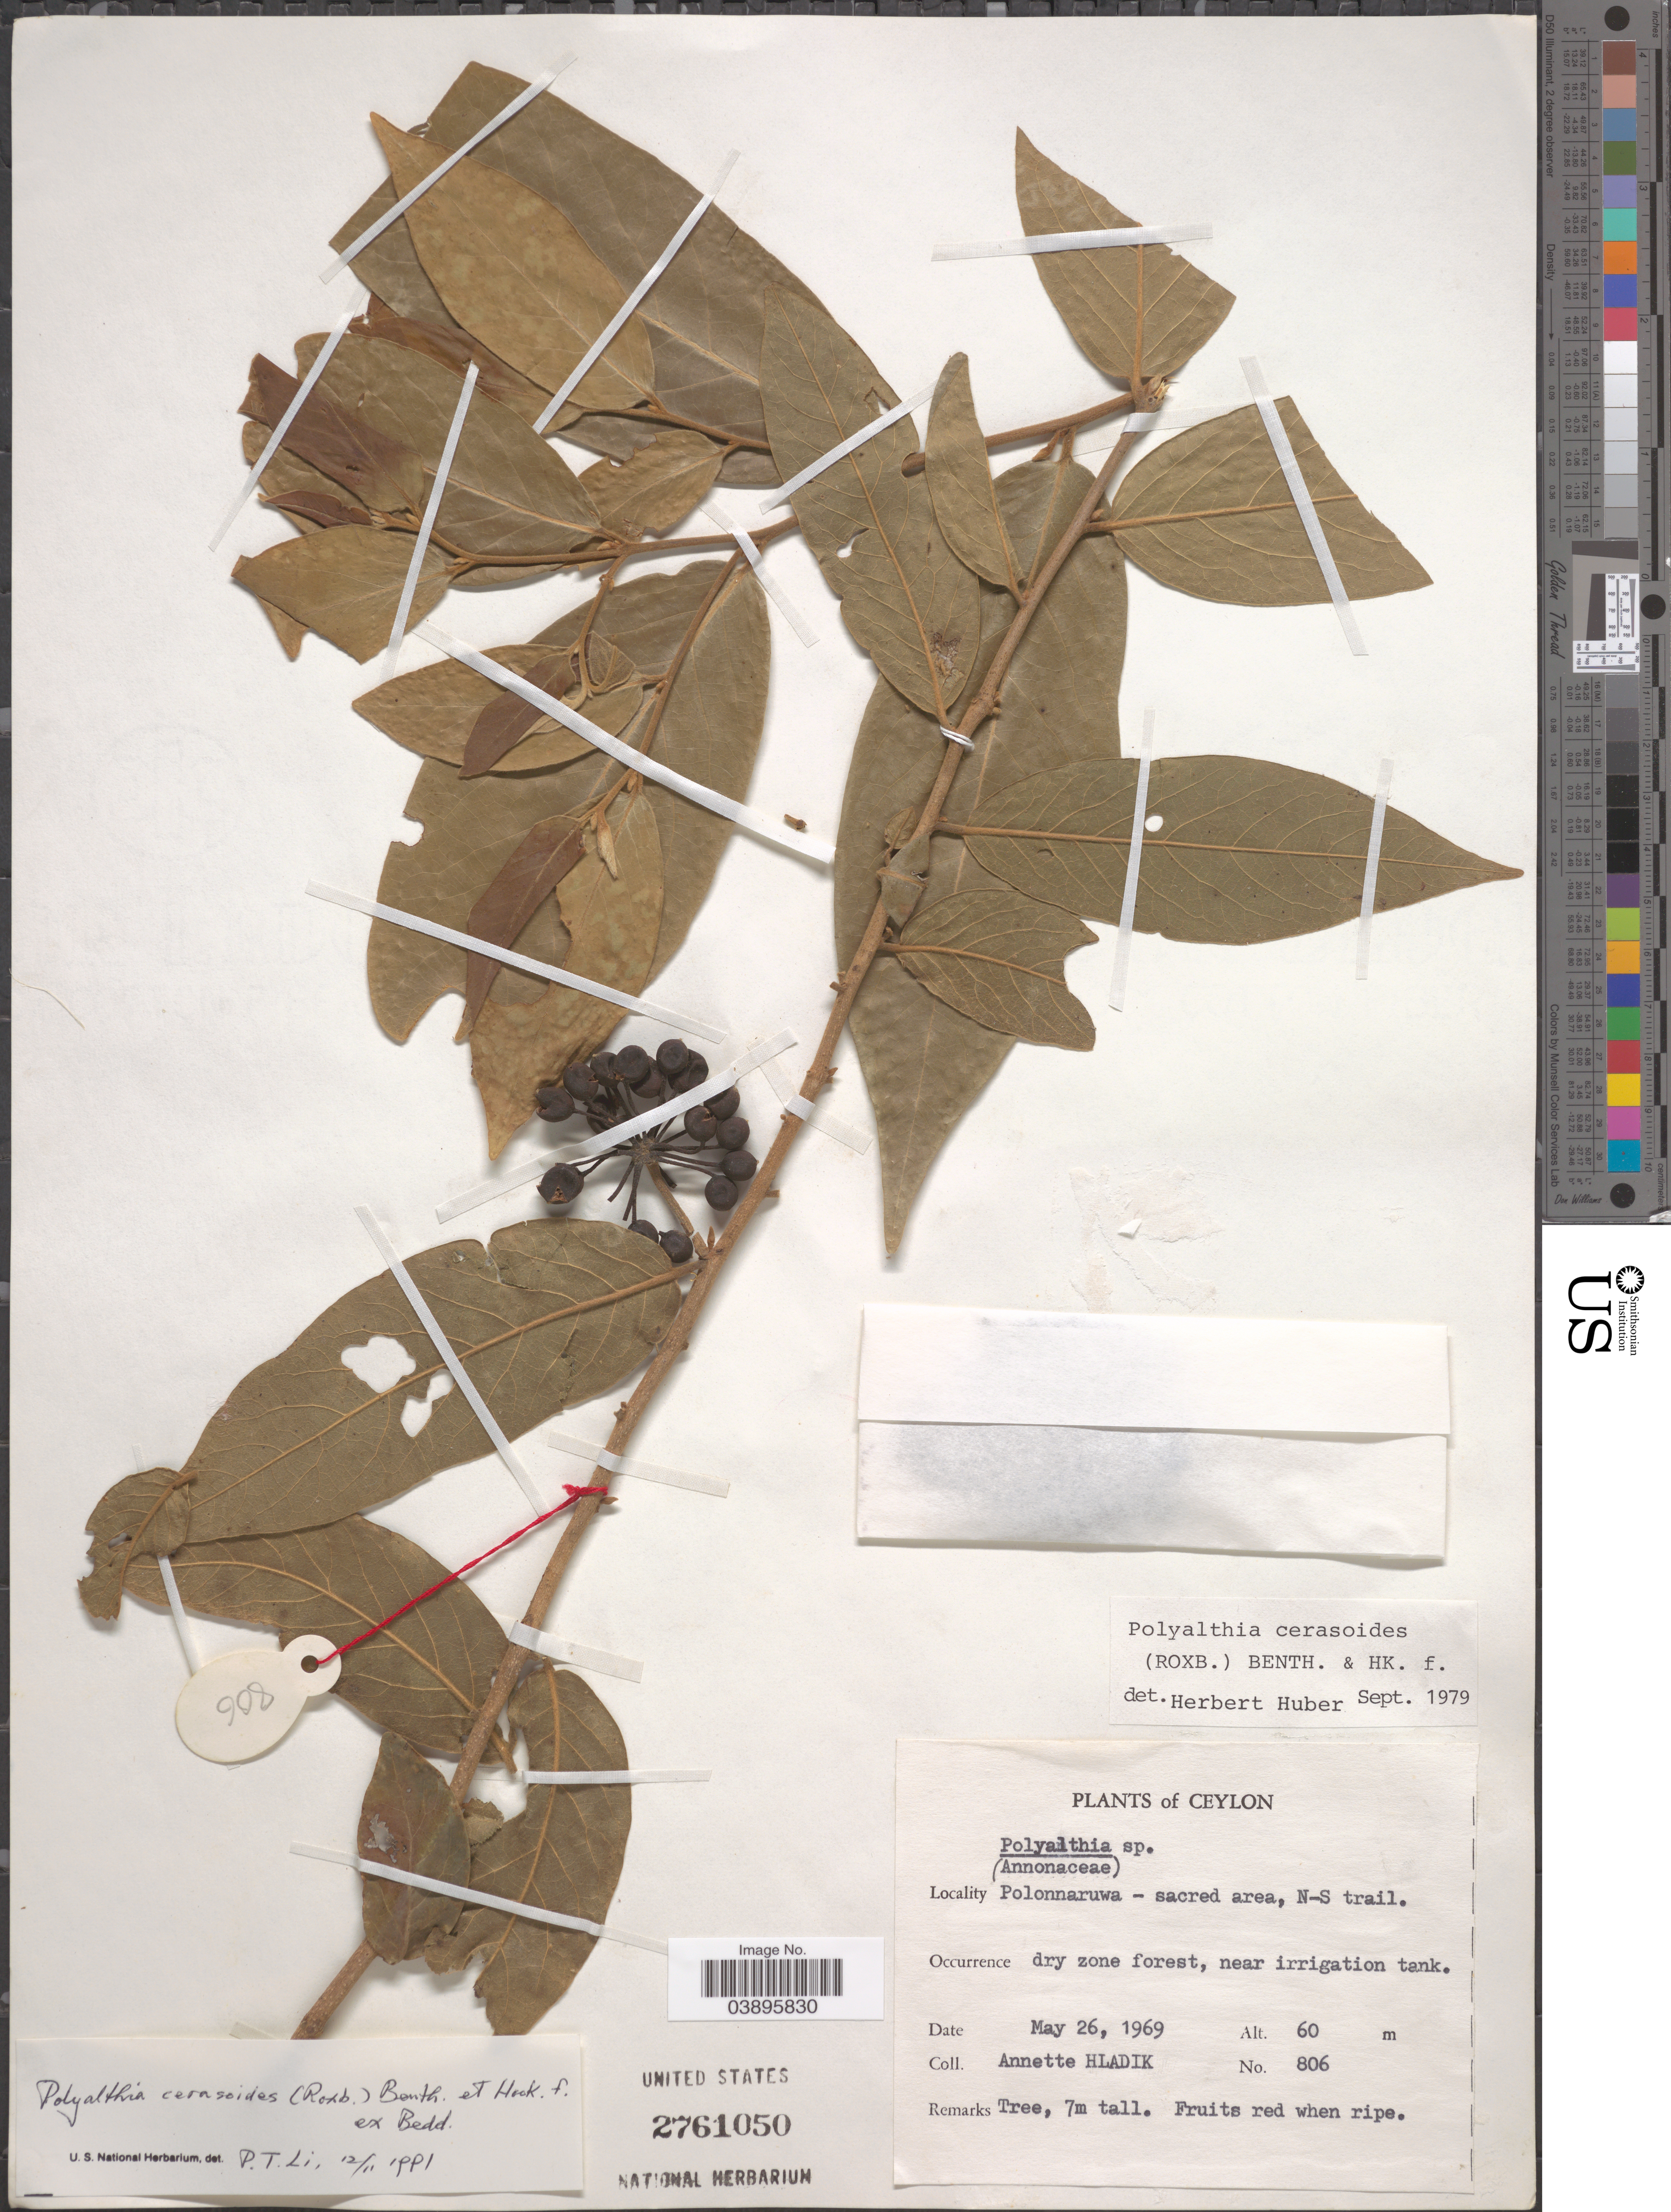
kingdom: Plantae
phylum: Tracheophyta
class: Magnoliopsida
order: Magnoliales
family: Annonaceae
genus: Polyalthia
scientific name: Polyalthia cerasoides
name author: (Roxb.) Benth. et al.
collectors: A. Hladik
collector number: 806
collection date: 1969-05-26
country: Sri Lanka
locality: Ceylon. Polonnaruwa - sacred area, N-S trail.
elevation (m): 60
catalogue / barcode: US 2761050